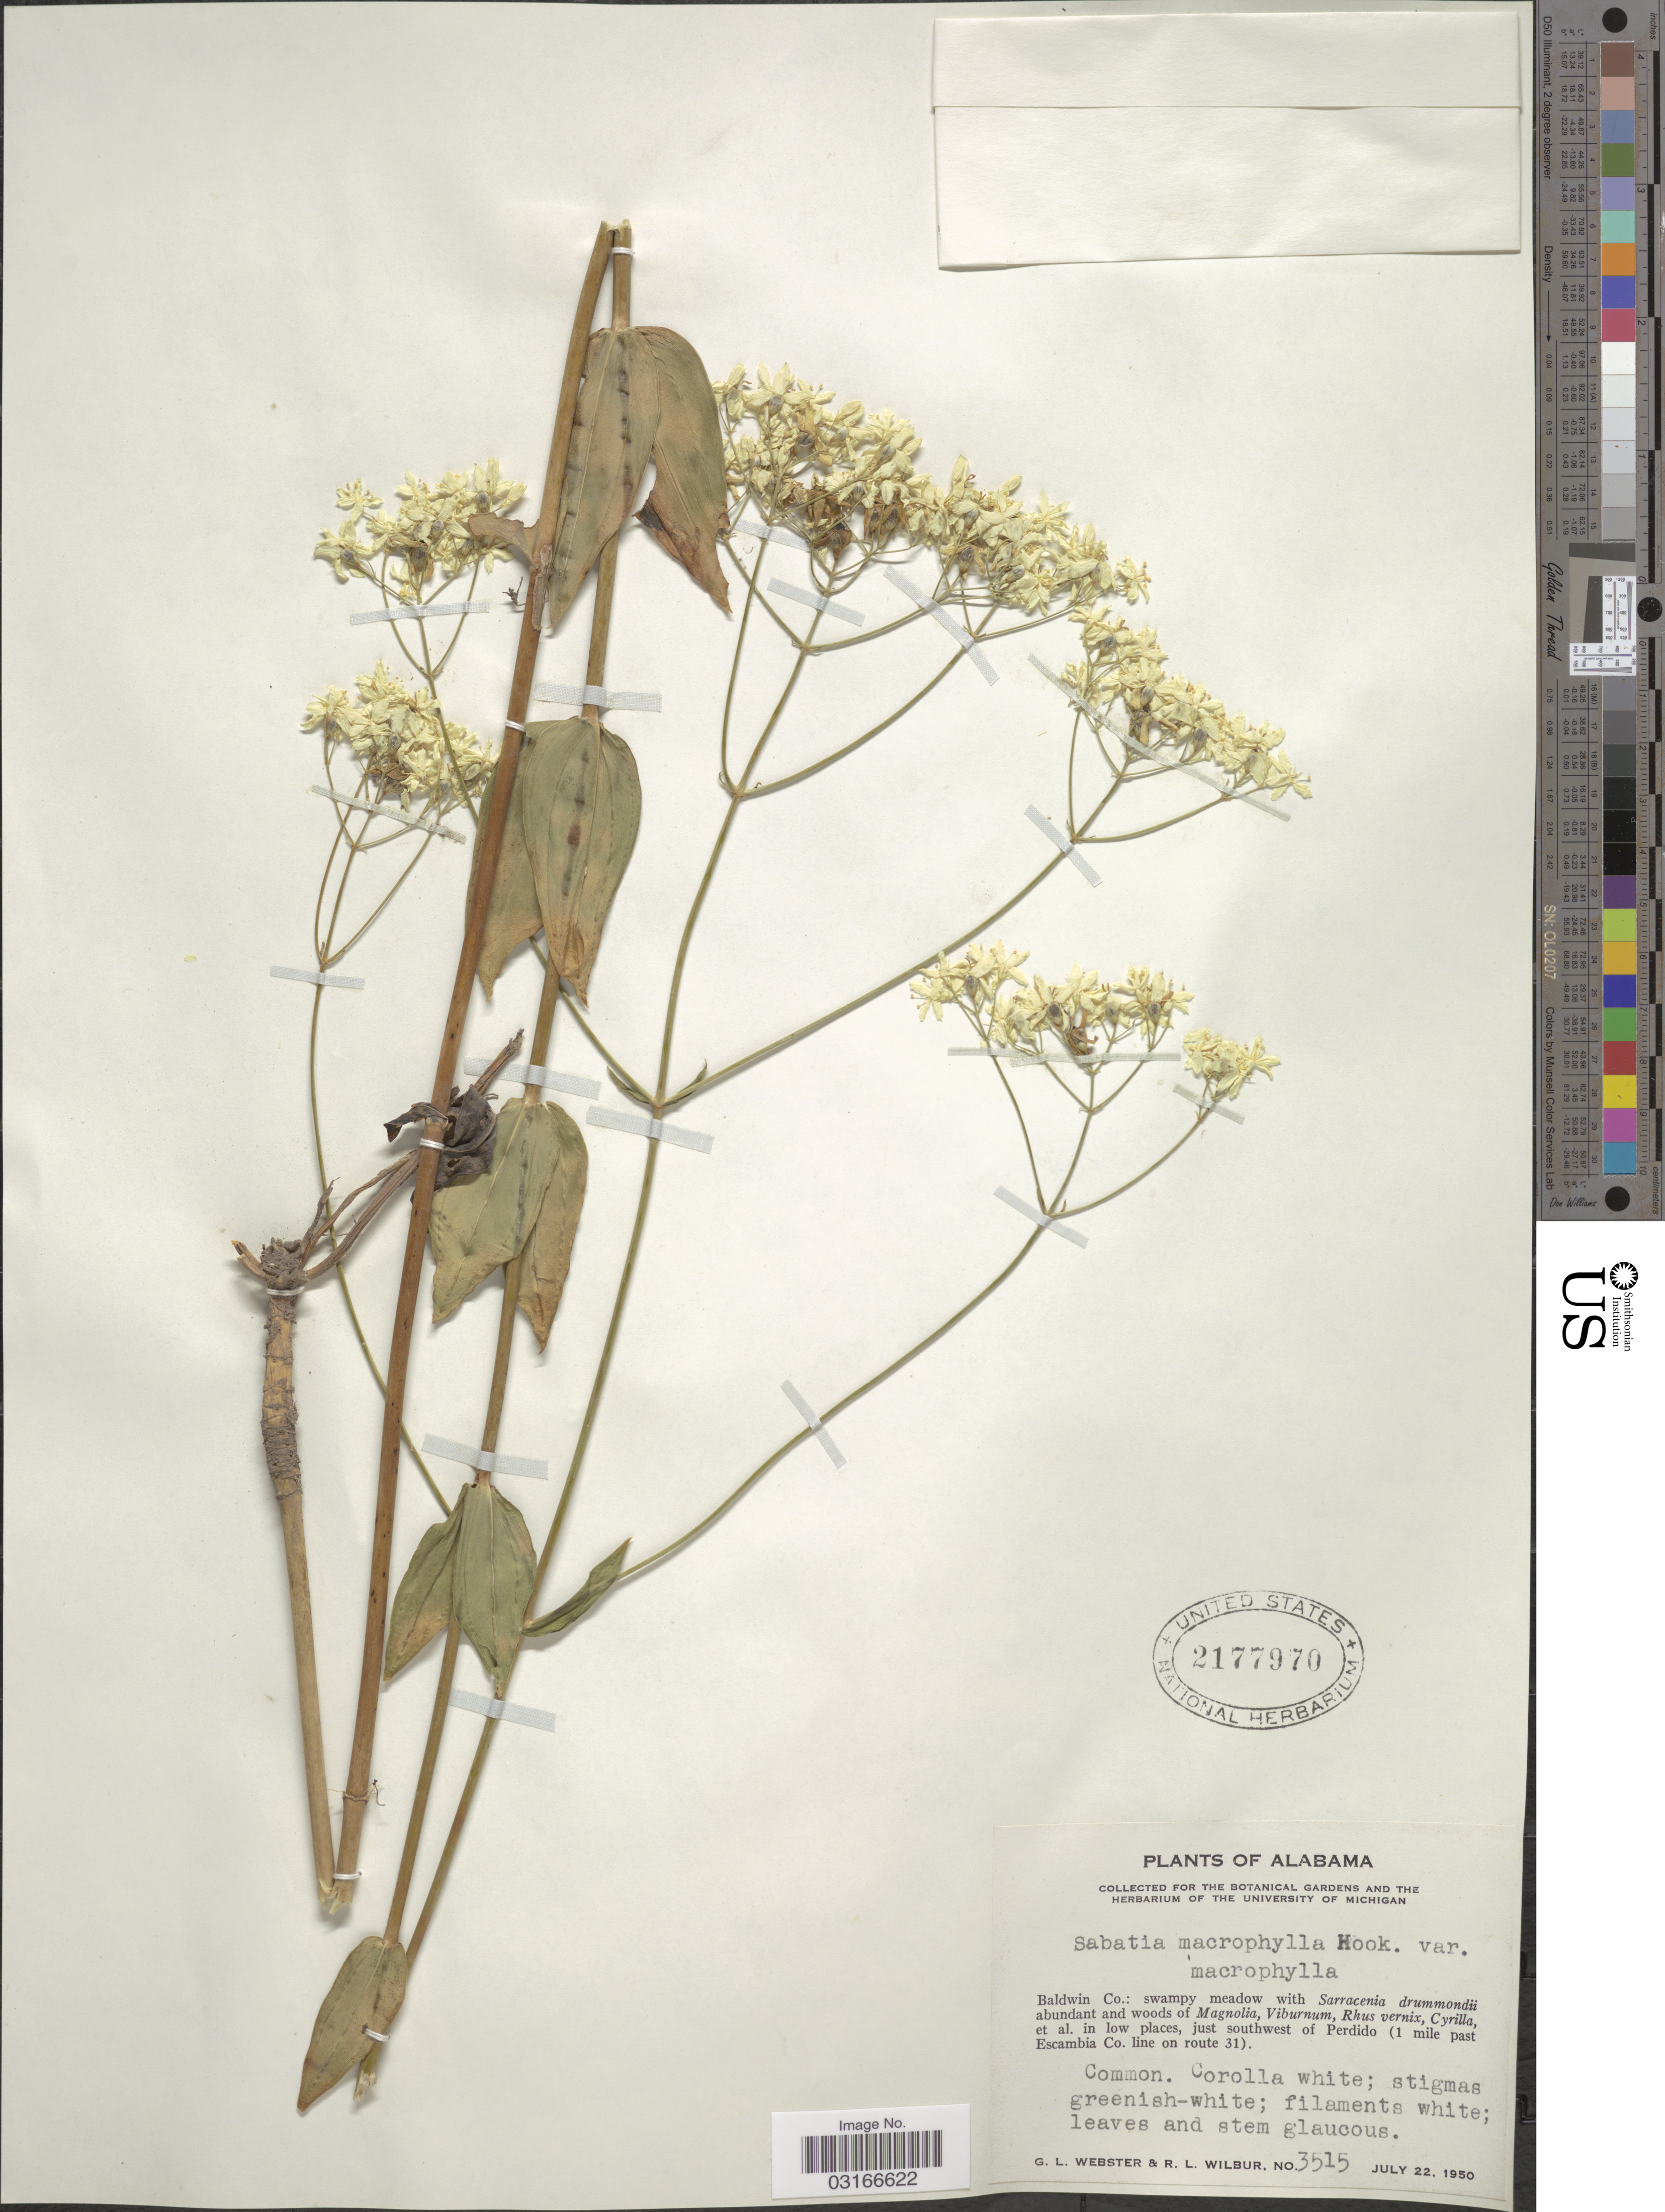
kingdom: Plantae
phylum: Tracheophyta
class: Magnoliopsida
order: Gentianales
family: Gentianaceae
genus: Sabatia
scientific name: Sabatia macrophylla var. macrophylla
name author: Hook.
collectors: G. L. Webster & R. L. Wilbur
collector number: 3515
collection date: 1950-07-22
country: United States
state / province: Alabama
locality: Baldwin Co.: just southwest of Perdido (1 mile past Escambia Co. line on route 31).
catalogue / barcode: US 2177970